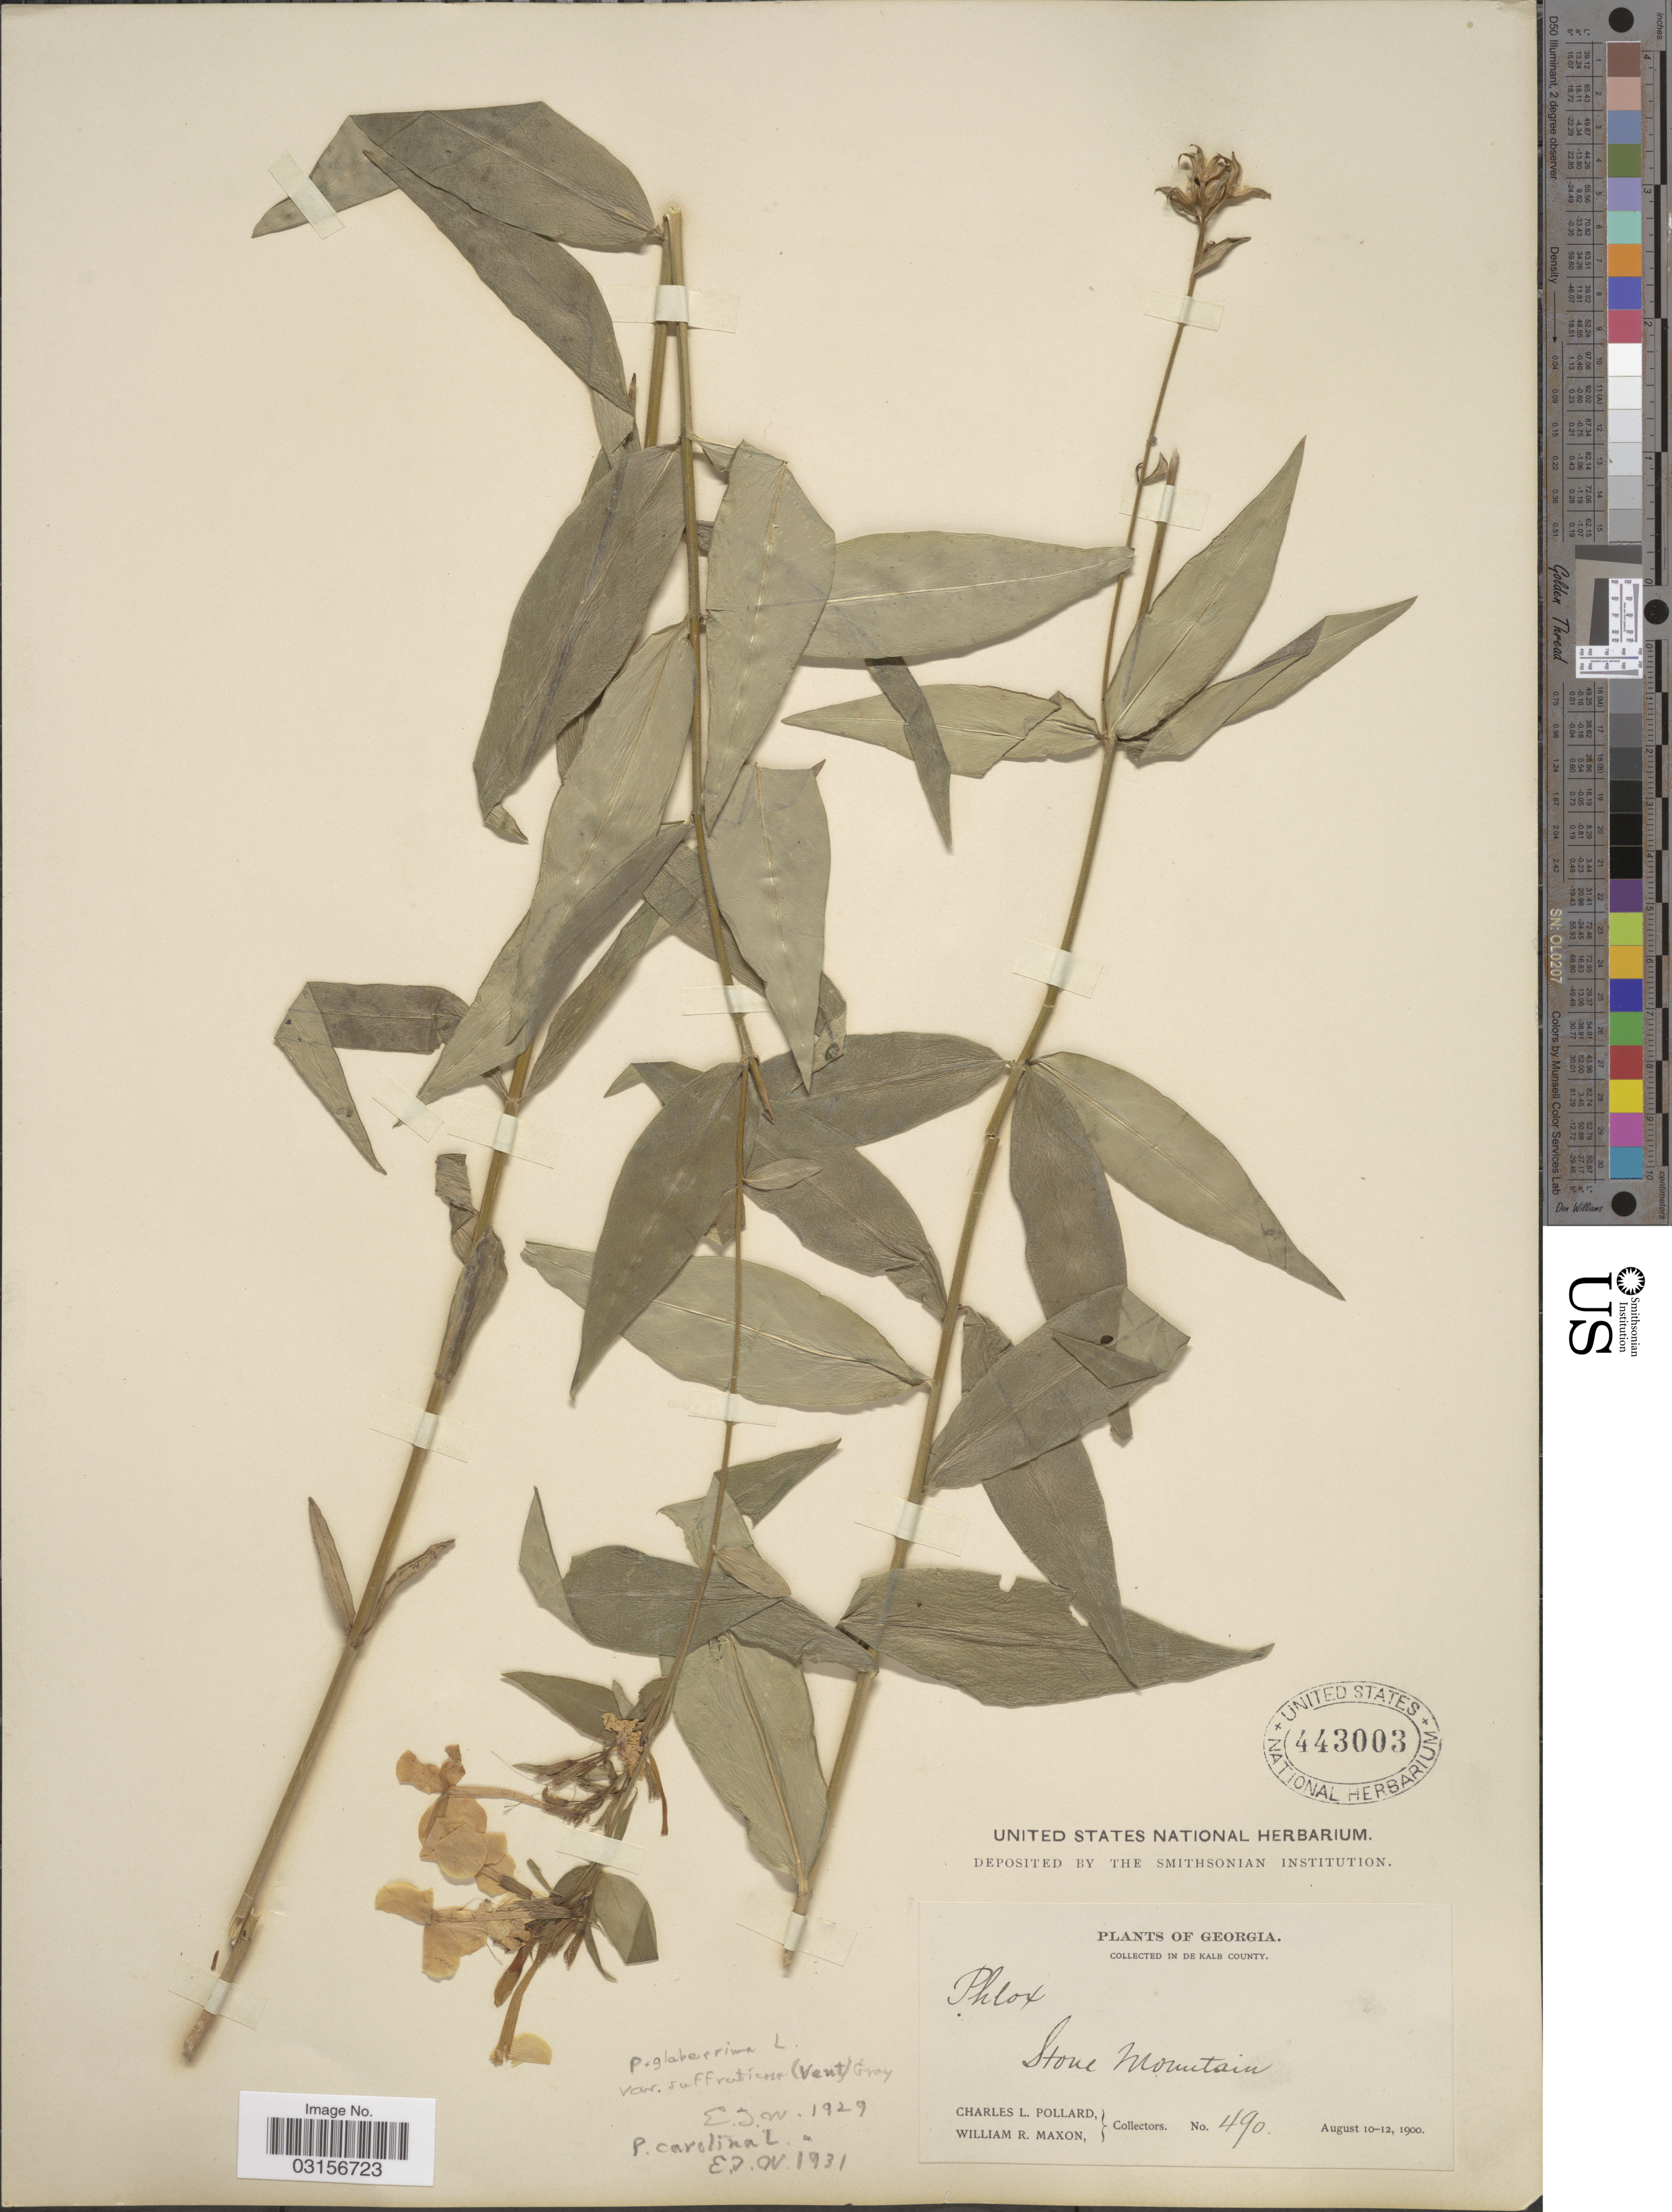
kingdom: Plantae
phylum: Tracheophyta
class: Magnoliopsida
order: Ericales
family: Polemoniaceae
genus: Phlox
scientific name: Phlox carolina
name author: L.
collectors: C. L. Pollard & W. R. Maxon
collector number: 490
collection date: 1900-08-10/1900-08-12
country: United States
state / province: Georgia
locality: In De Kalb County, Stone Mountain.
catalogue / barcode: US 443003